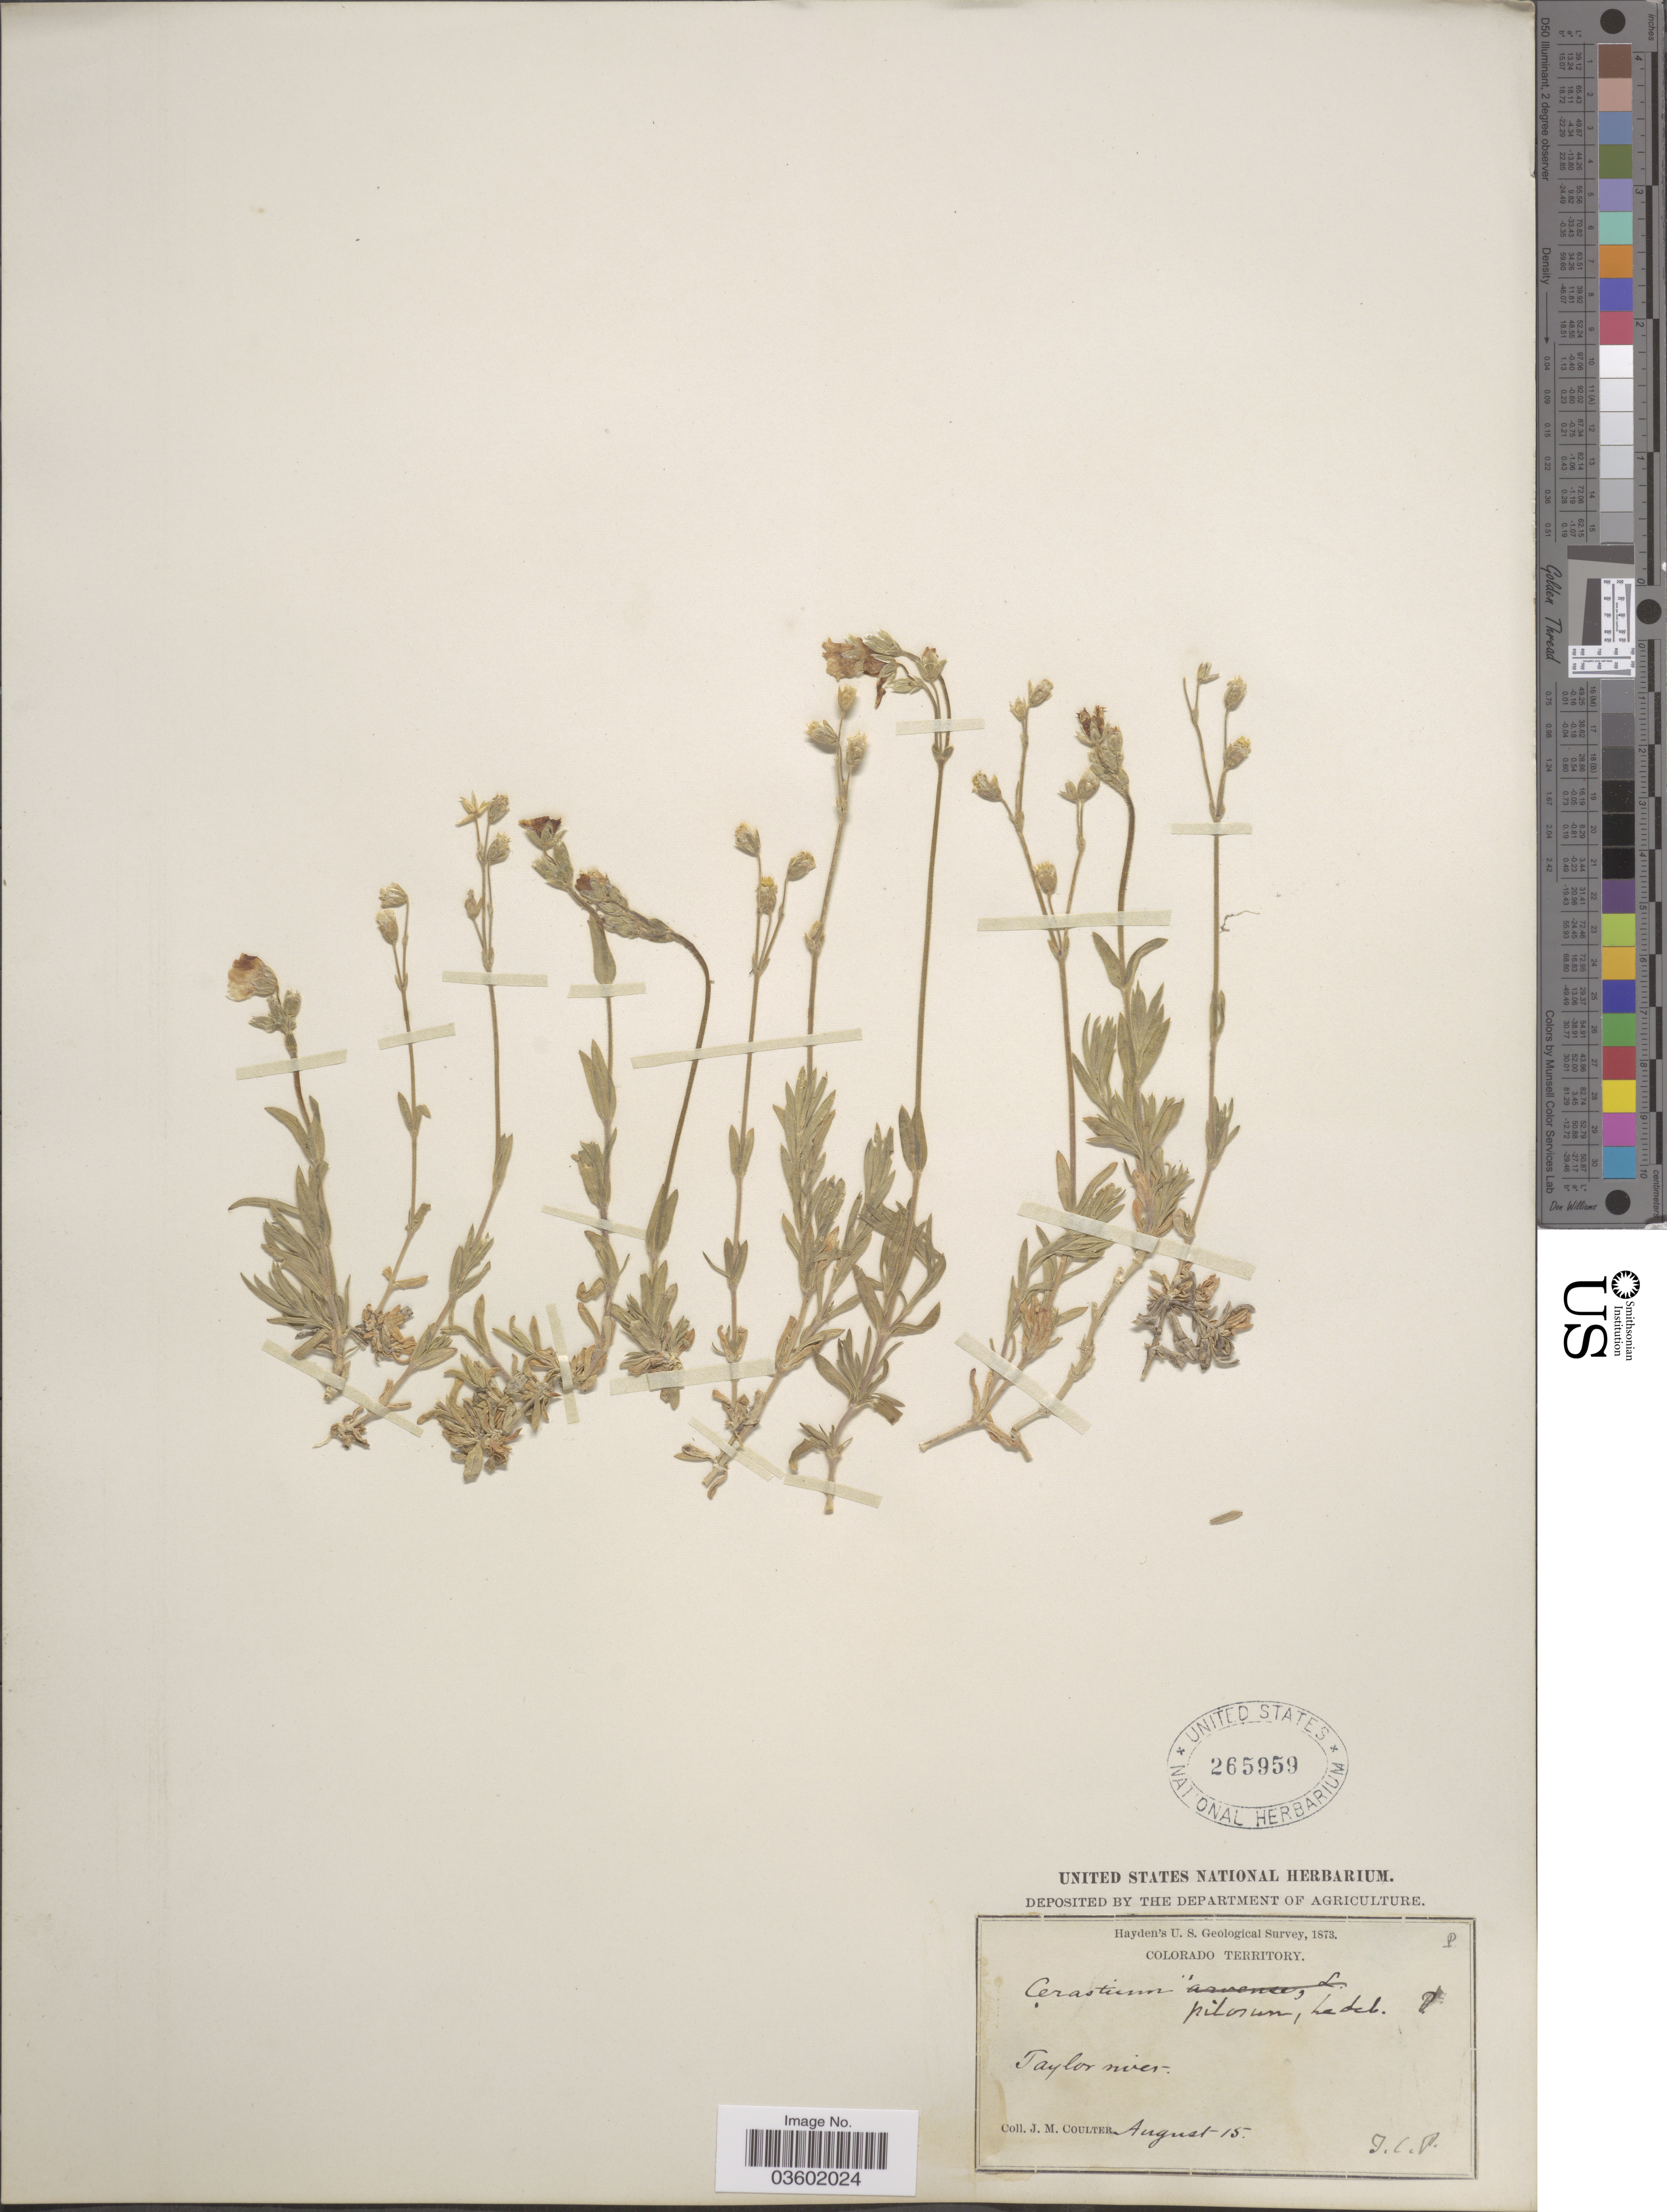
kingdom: Plantae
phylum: Tracheophyta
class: Magnoliopsida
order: Caryophyllales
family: Caryophyllaceae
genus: Cerastium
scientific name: Cerastium pilosum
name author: Greene in Rydb.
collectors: J. M. Coulter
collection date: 1873-08-15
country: United States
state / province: Colorado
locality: Taylor river.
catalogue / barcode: US 265959